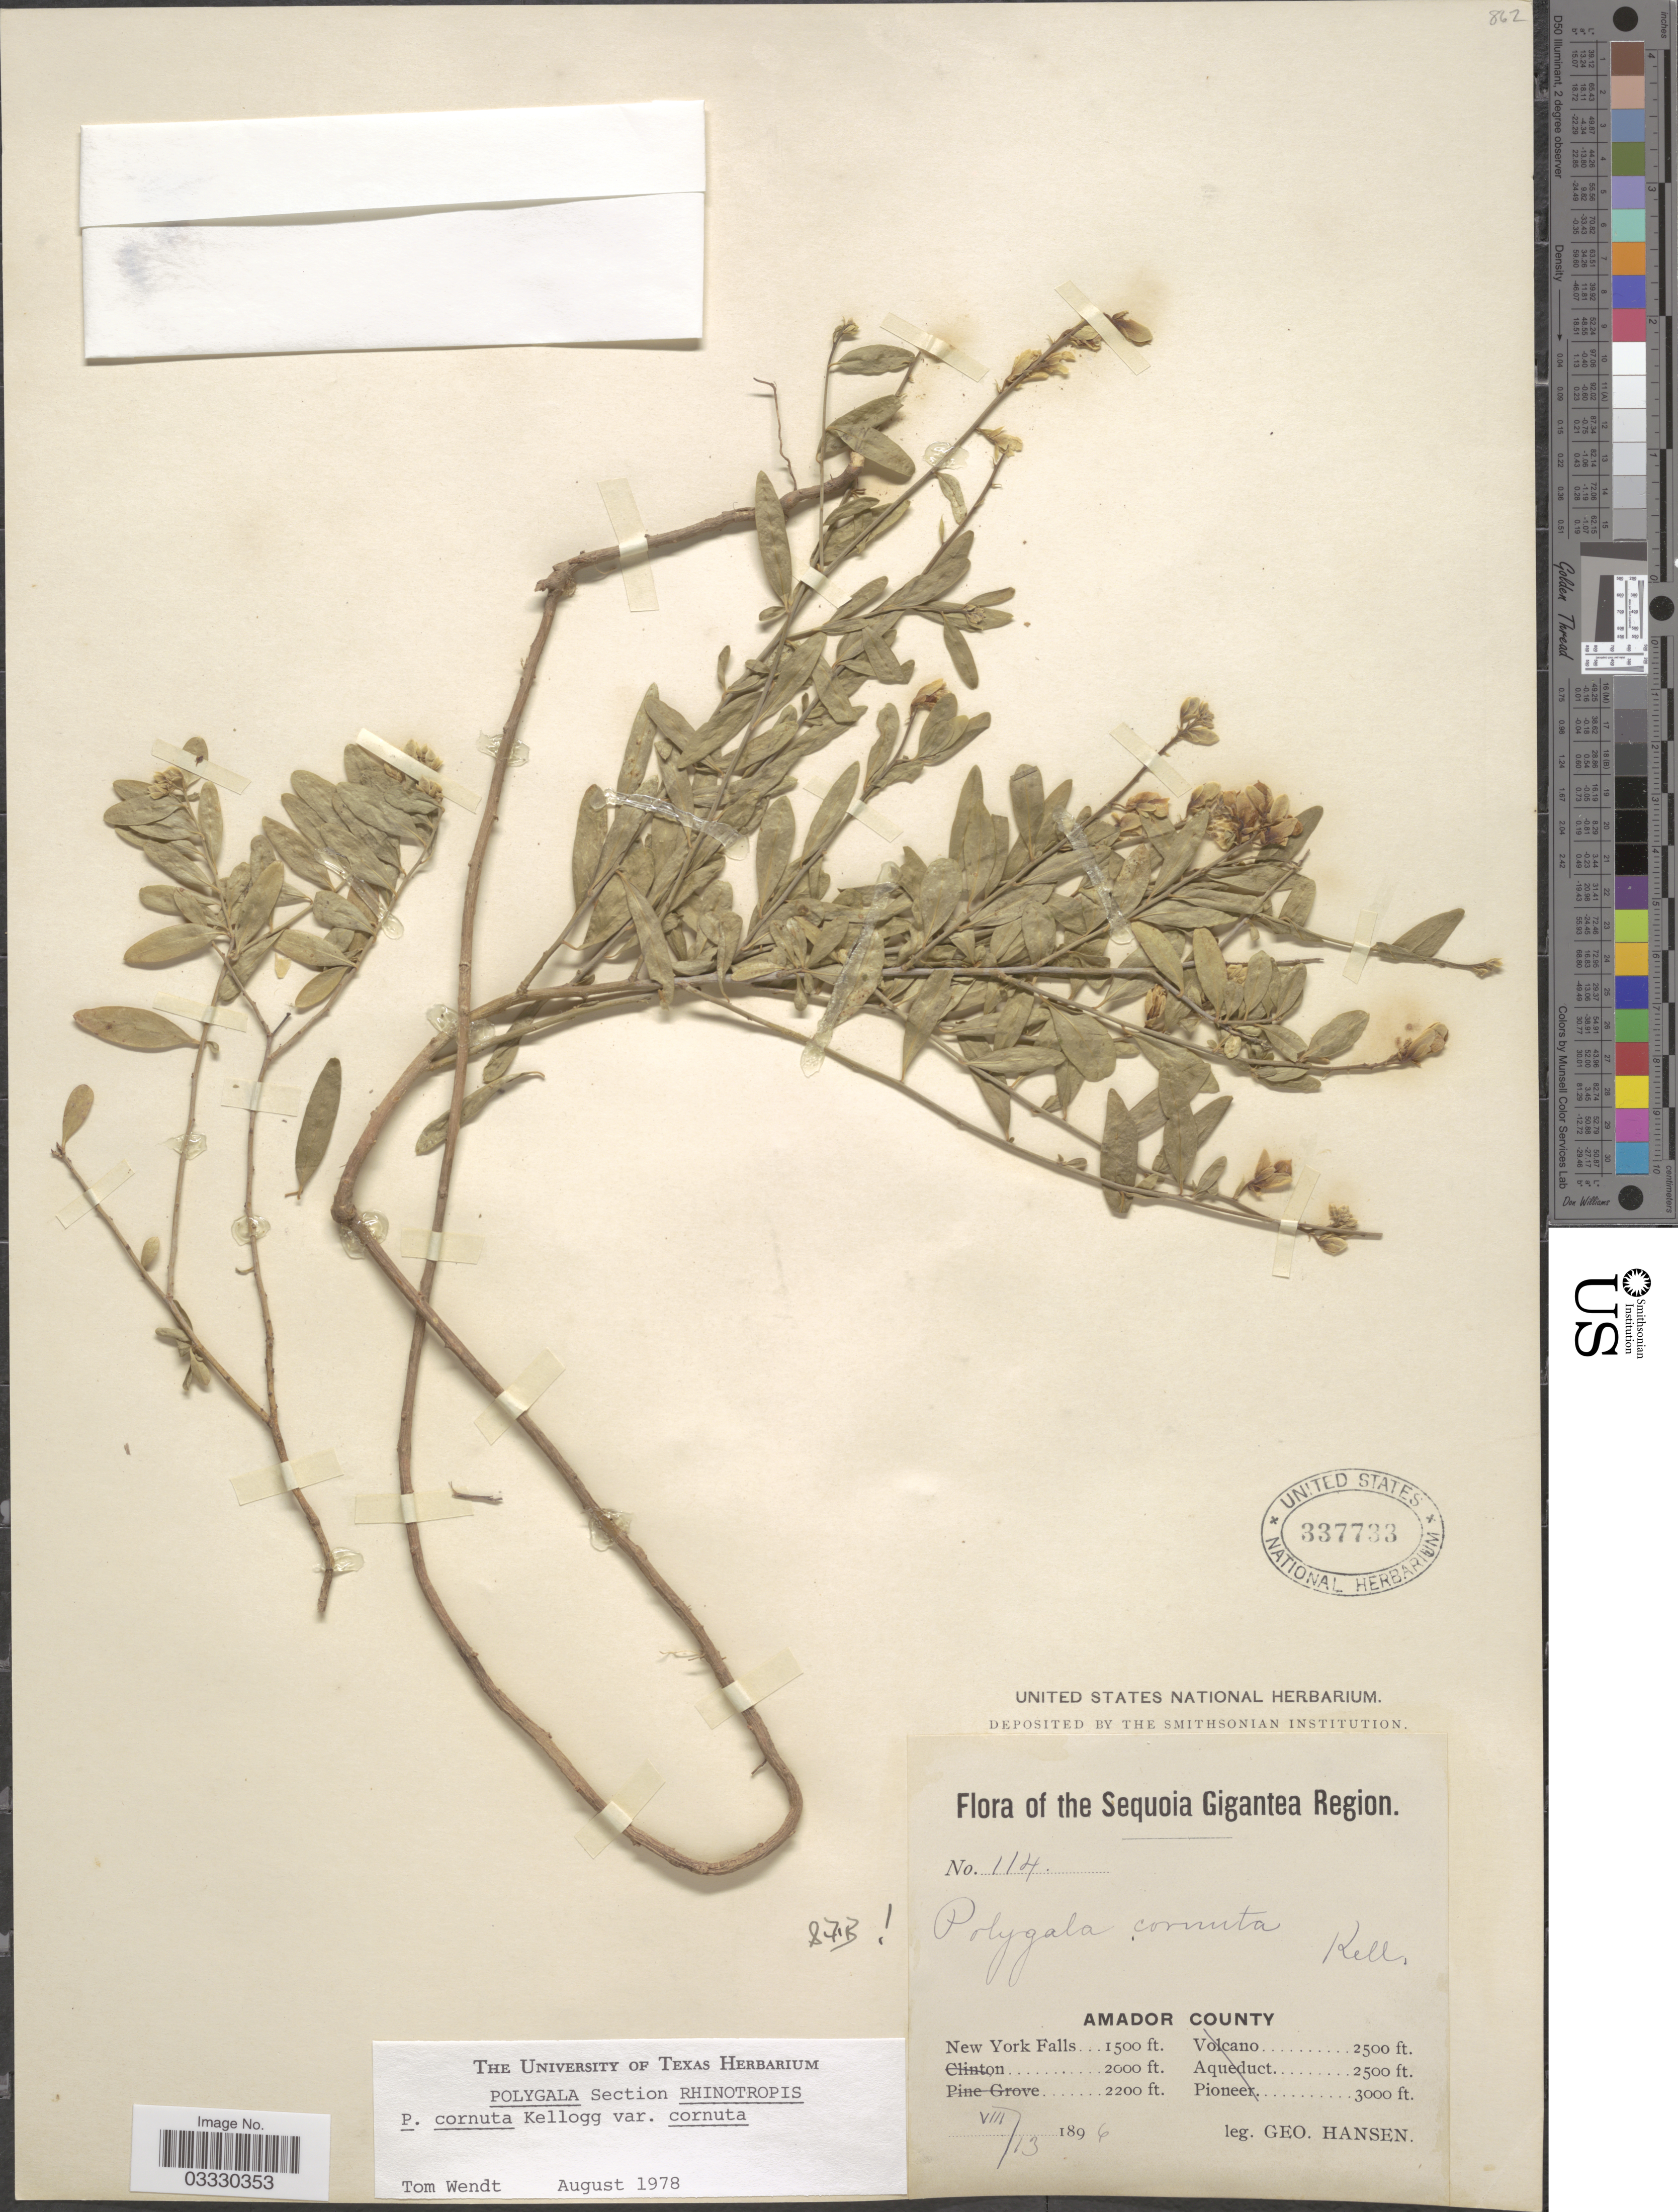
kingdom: Plantae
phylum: Tracheophyta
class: Magnoliopsida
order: Fabales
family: Polygalaceae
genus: Rhinotropis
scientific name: Rhinotropis cornuta var. cornuta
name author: (Kellogg) J.R. Abbott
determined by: Strong, Mark T., (BOT), Smithsonian Institution - National Museum of Natural History (UNITED STATES)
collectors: G. Hansen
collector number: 114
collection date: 1896-08-13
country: United States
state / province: California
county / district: Amador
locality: Sequoia Gigantea Region. Amador County. New York Falls.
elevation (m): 457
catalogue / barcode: US 337733